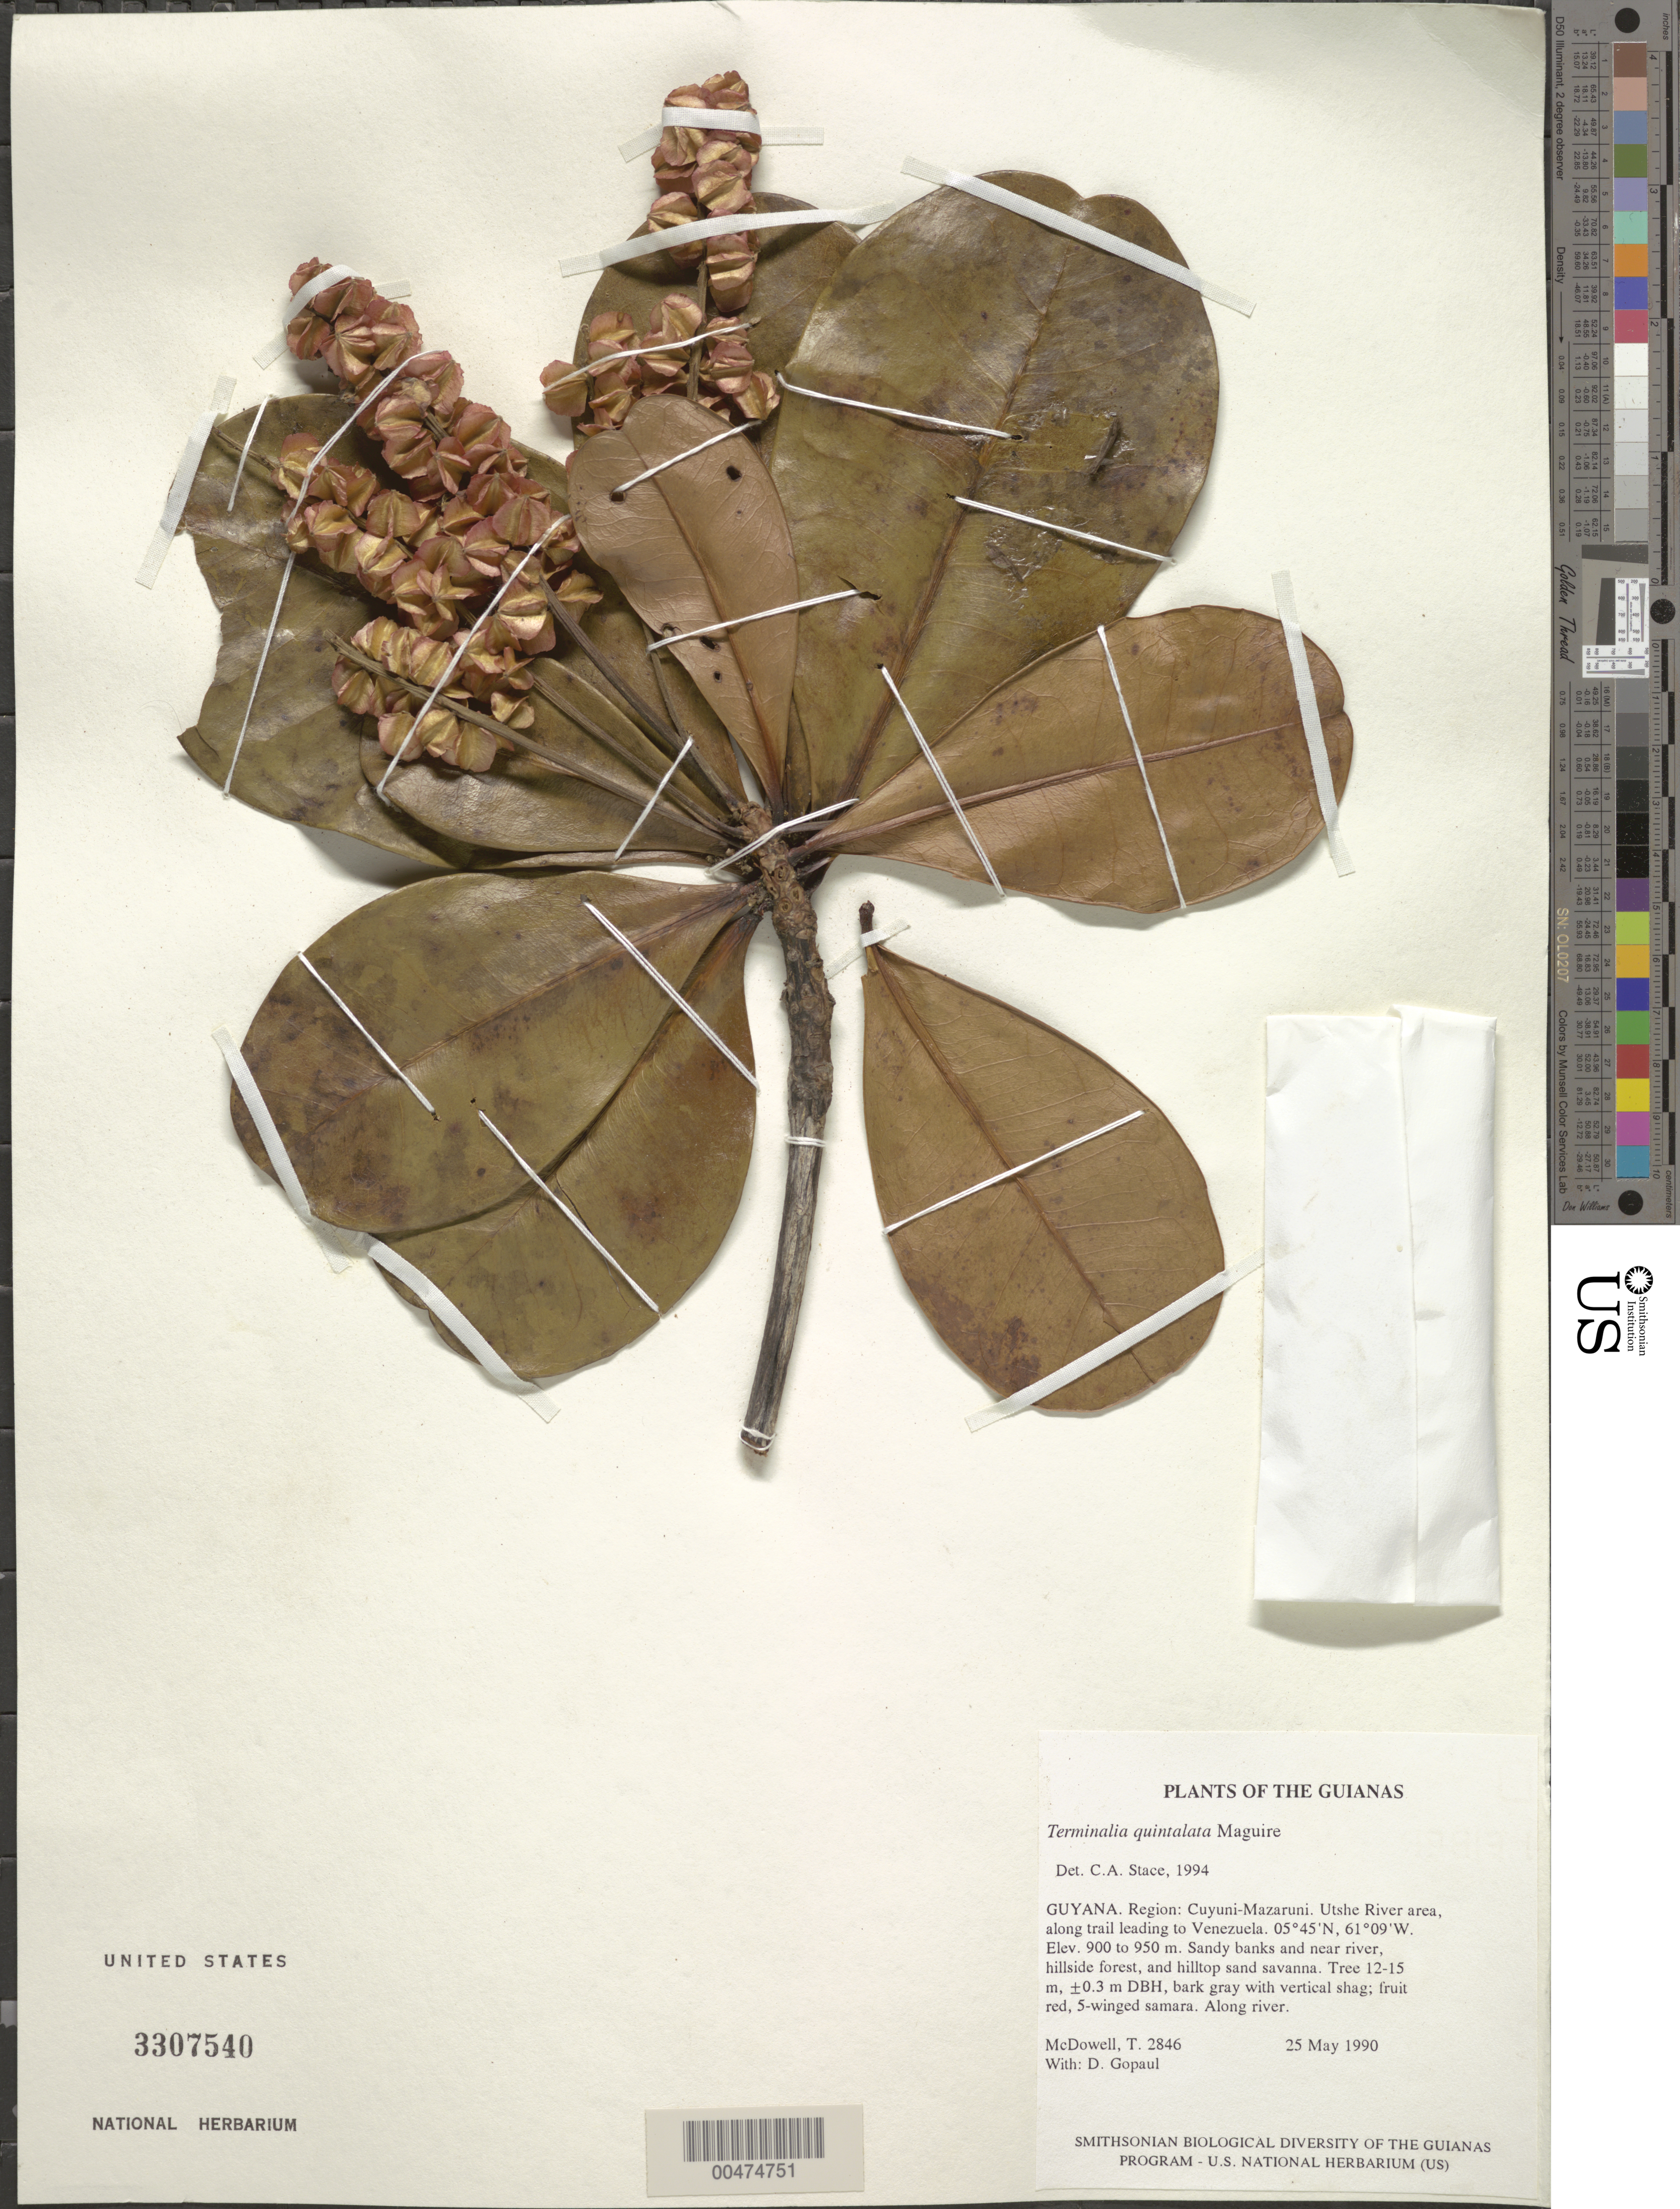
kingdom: Plantae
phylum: Tracheophyta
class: Magnoliopsida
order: Myrtales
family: Combretaceae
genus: Terminalia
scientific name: Terminalia quintalata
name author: Maguire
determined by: Stace, C. A.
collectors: T. McDowell & D. Gopaul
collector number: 2846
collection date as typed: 25 May 1990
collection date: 1990-05-25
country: Guyana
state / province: Cuyuni-Mazaruni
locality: Utshi River area, along trail leading to Venezuela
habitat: Sandy banks and near river, hillside forest, and hilltop sand savanna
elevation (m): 900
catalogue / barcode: US 3307540